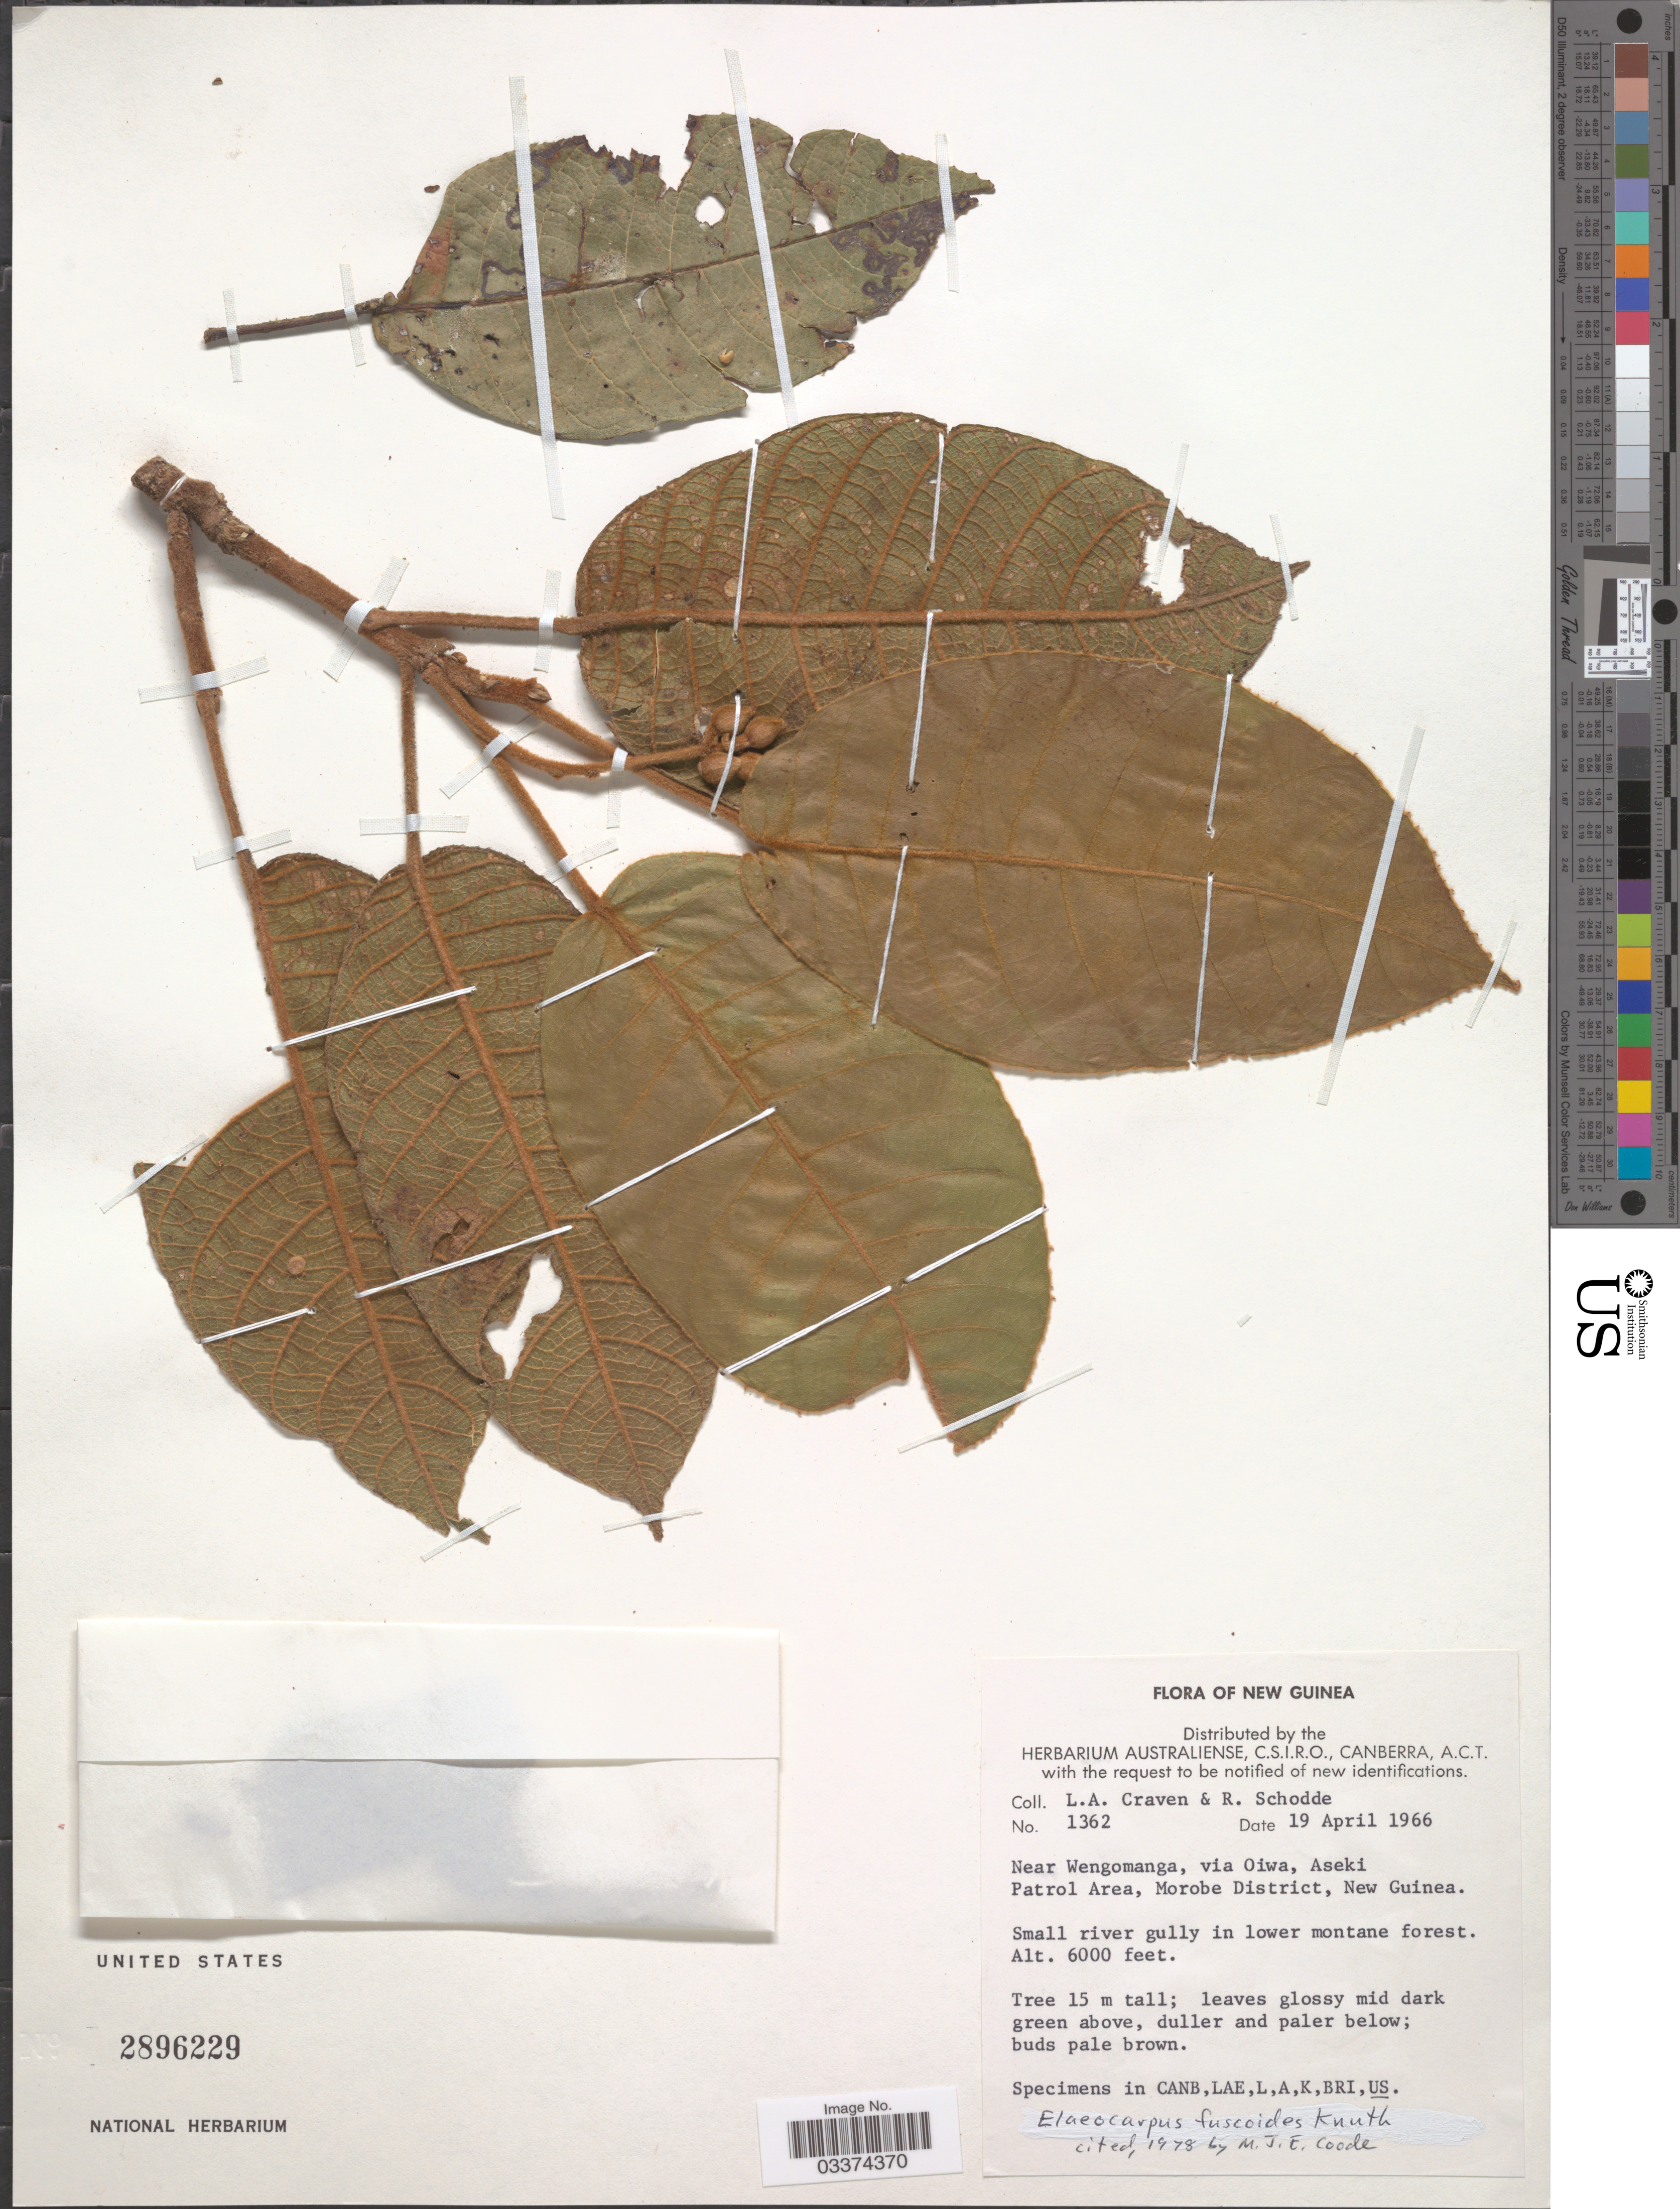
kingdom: Plantae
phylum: Tracheophyta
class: Magnoliopsida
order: Oxalidales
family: Elaeocarpaceae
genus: Elaeocarpus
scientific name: Elaeocarpus fuscoides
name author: R. Knuth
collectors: L. A. Craven & R. Schodde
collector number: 1362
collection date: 1966-04-19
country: Papua New Guinea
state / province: Morobe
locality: New Guinea, Near Wengomanga, via Oiwa, Aseki Patrol Area, Morobe District.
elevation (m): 1829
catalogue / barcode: US 2896229